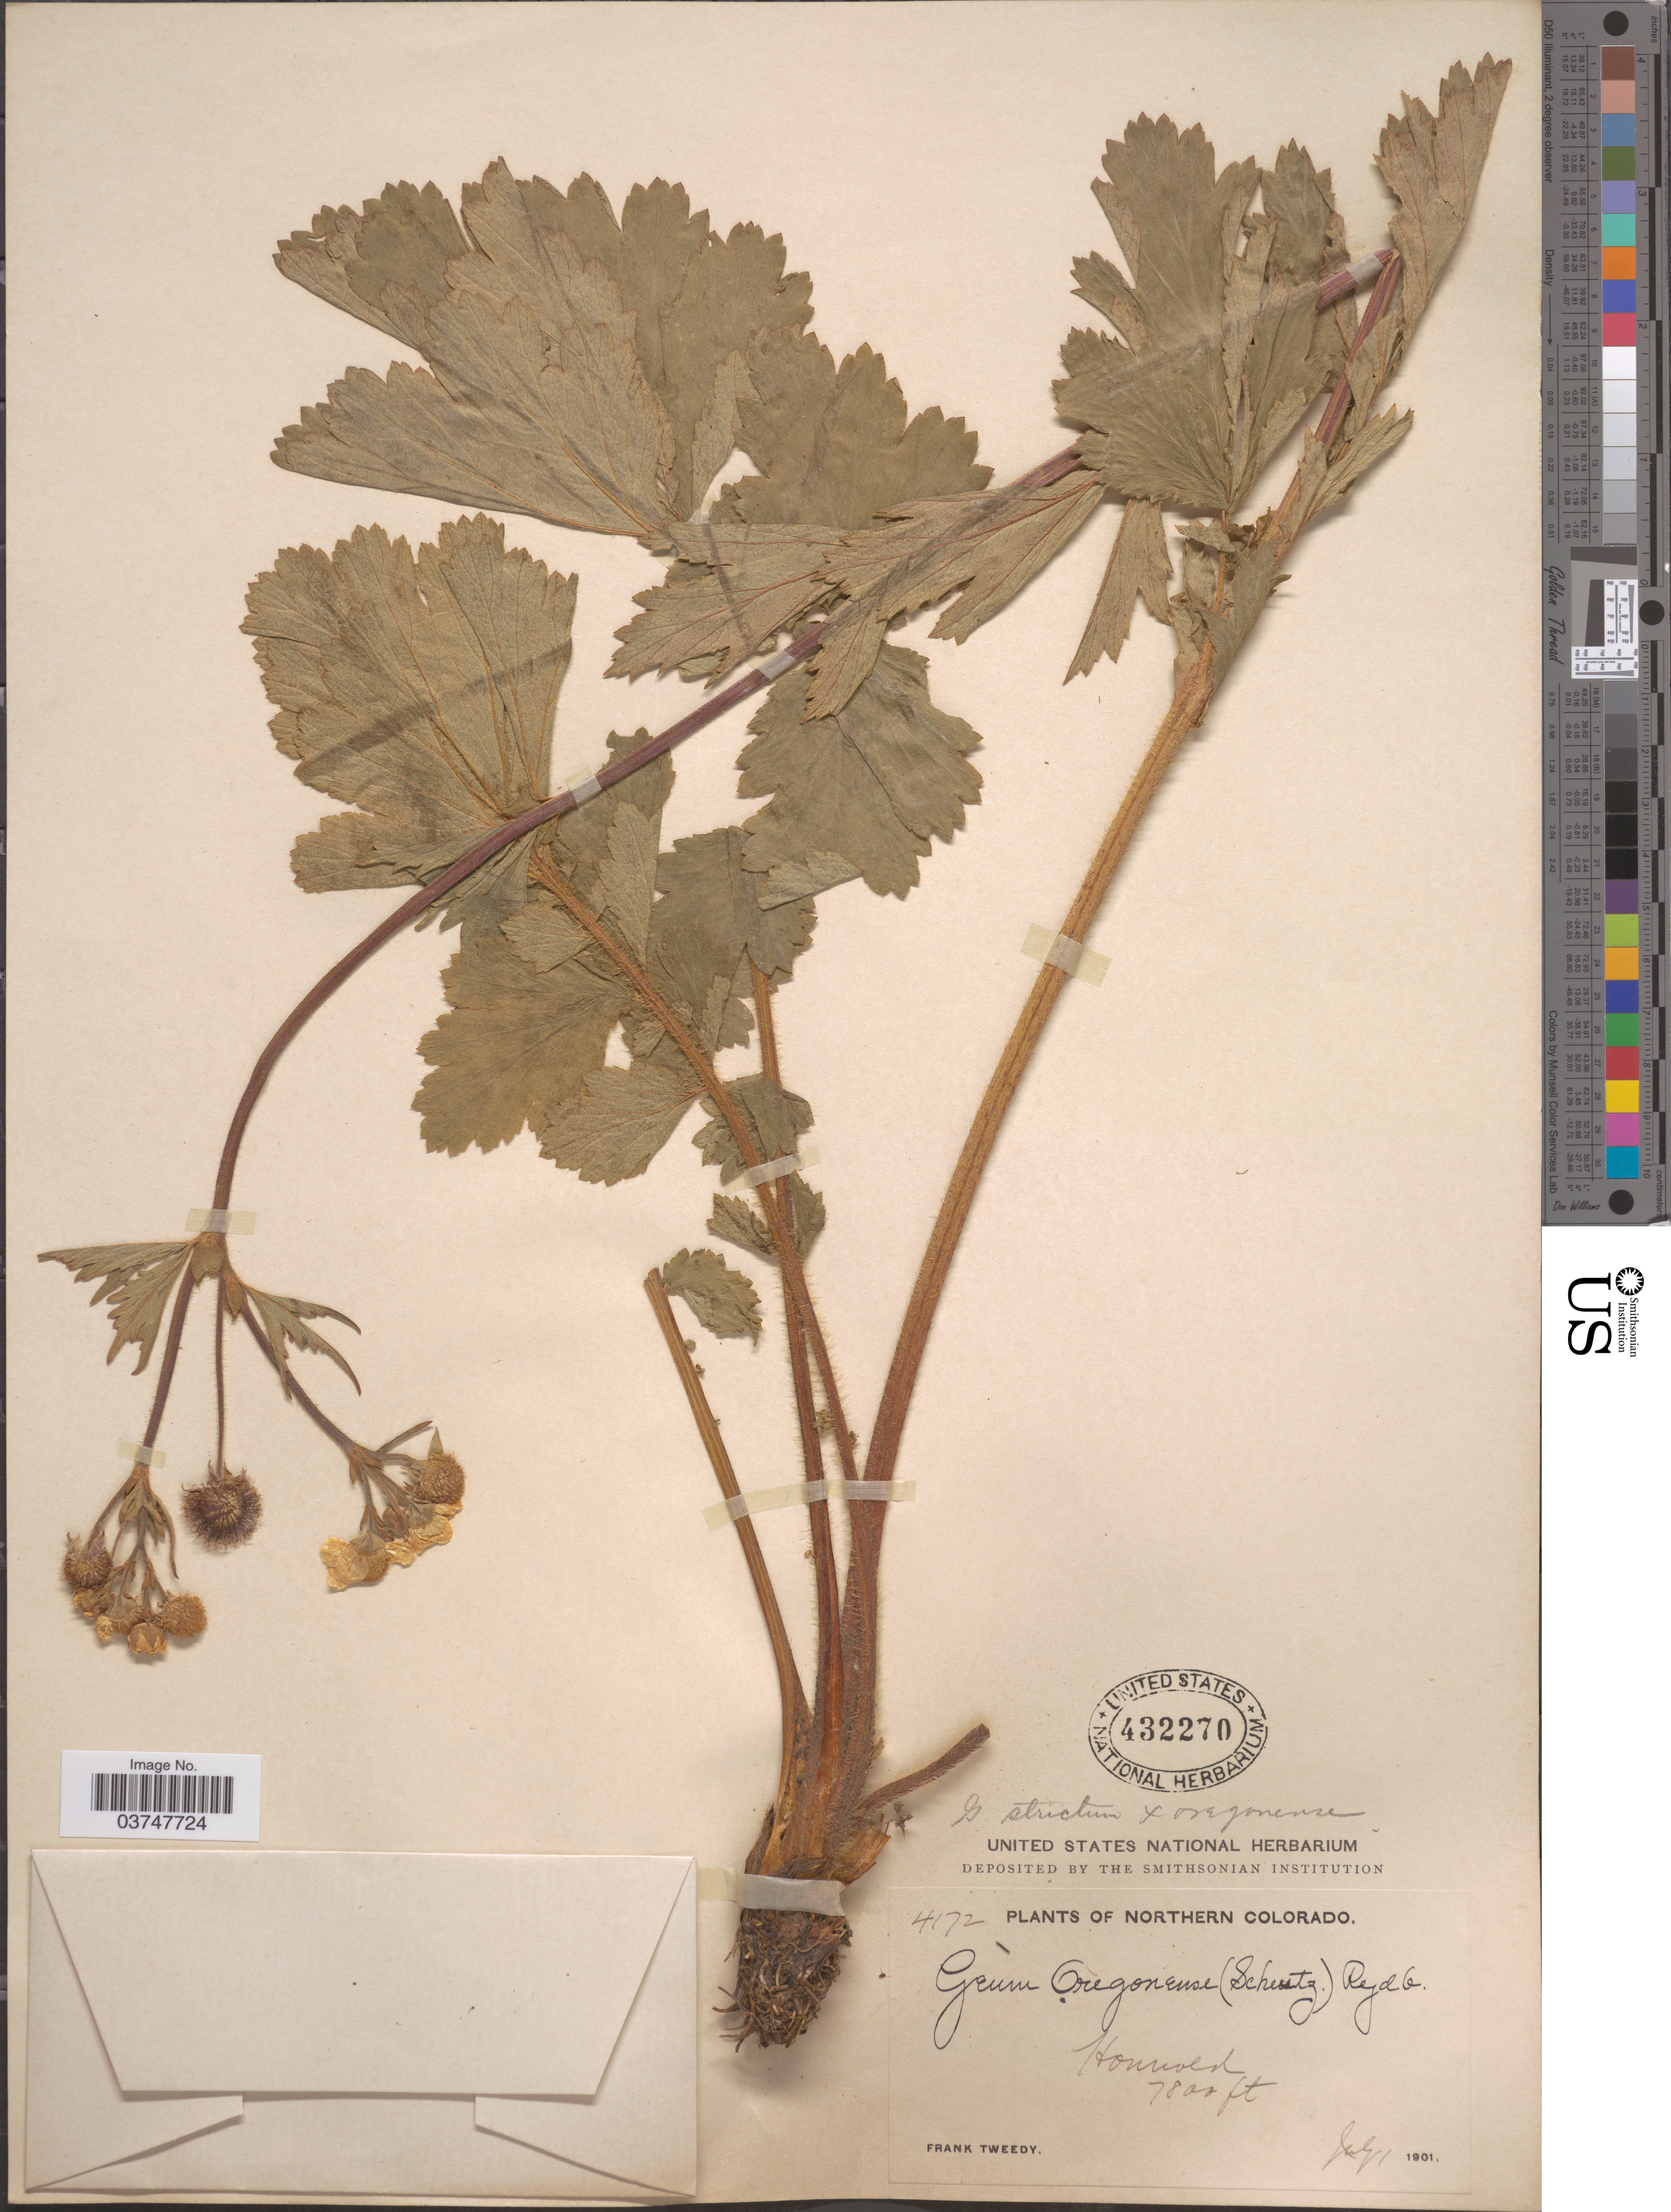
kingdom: Plantae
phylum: Tracheophyta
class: Magnoliopsida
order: Rosales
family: Rosaceae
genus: Geum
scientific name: Geum oregonense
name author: Rydb.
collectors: F. Tweedy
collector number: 4172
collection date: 1901-07-01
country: United States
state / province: Colorado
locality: Northern Colorado. Honnold.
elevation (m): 2377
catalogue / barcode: US 432270